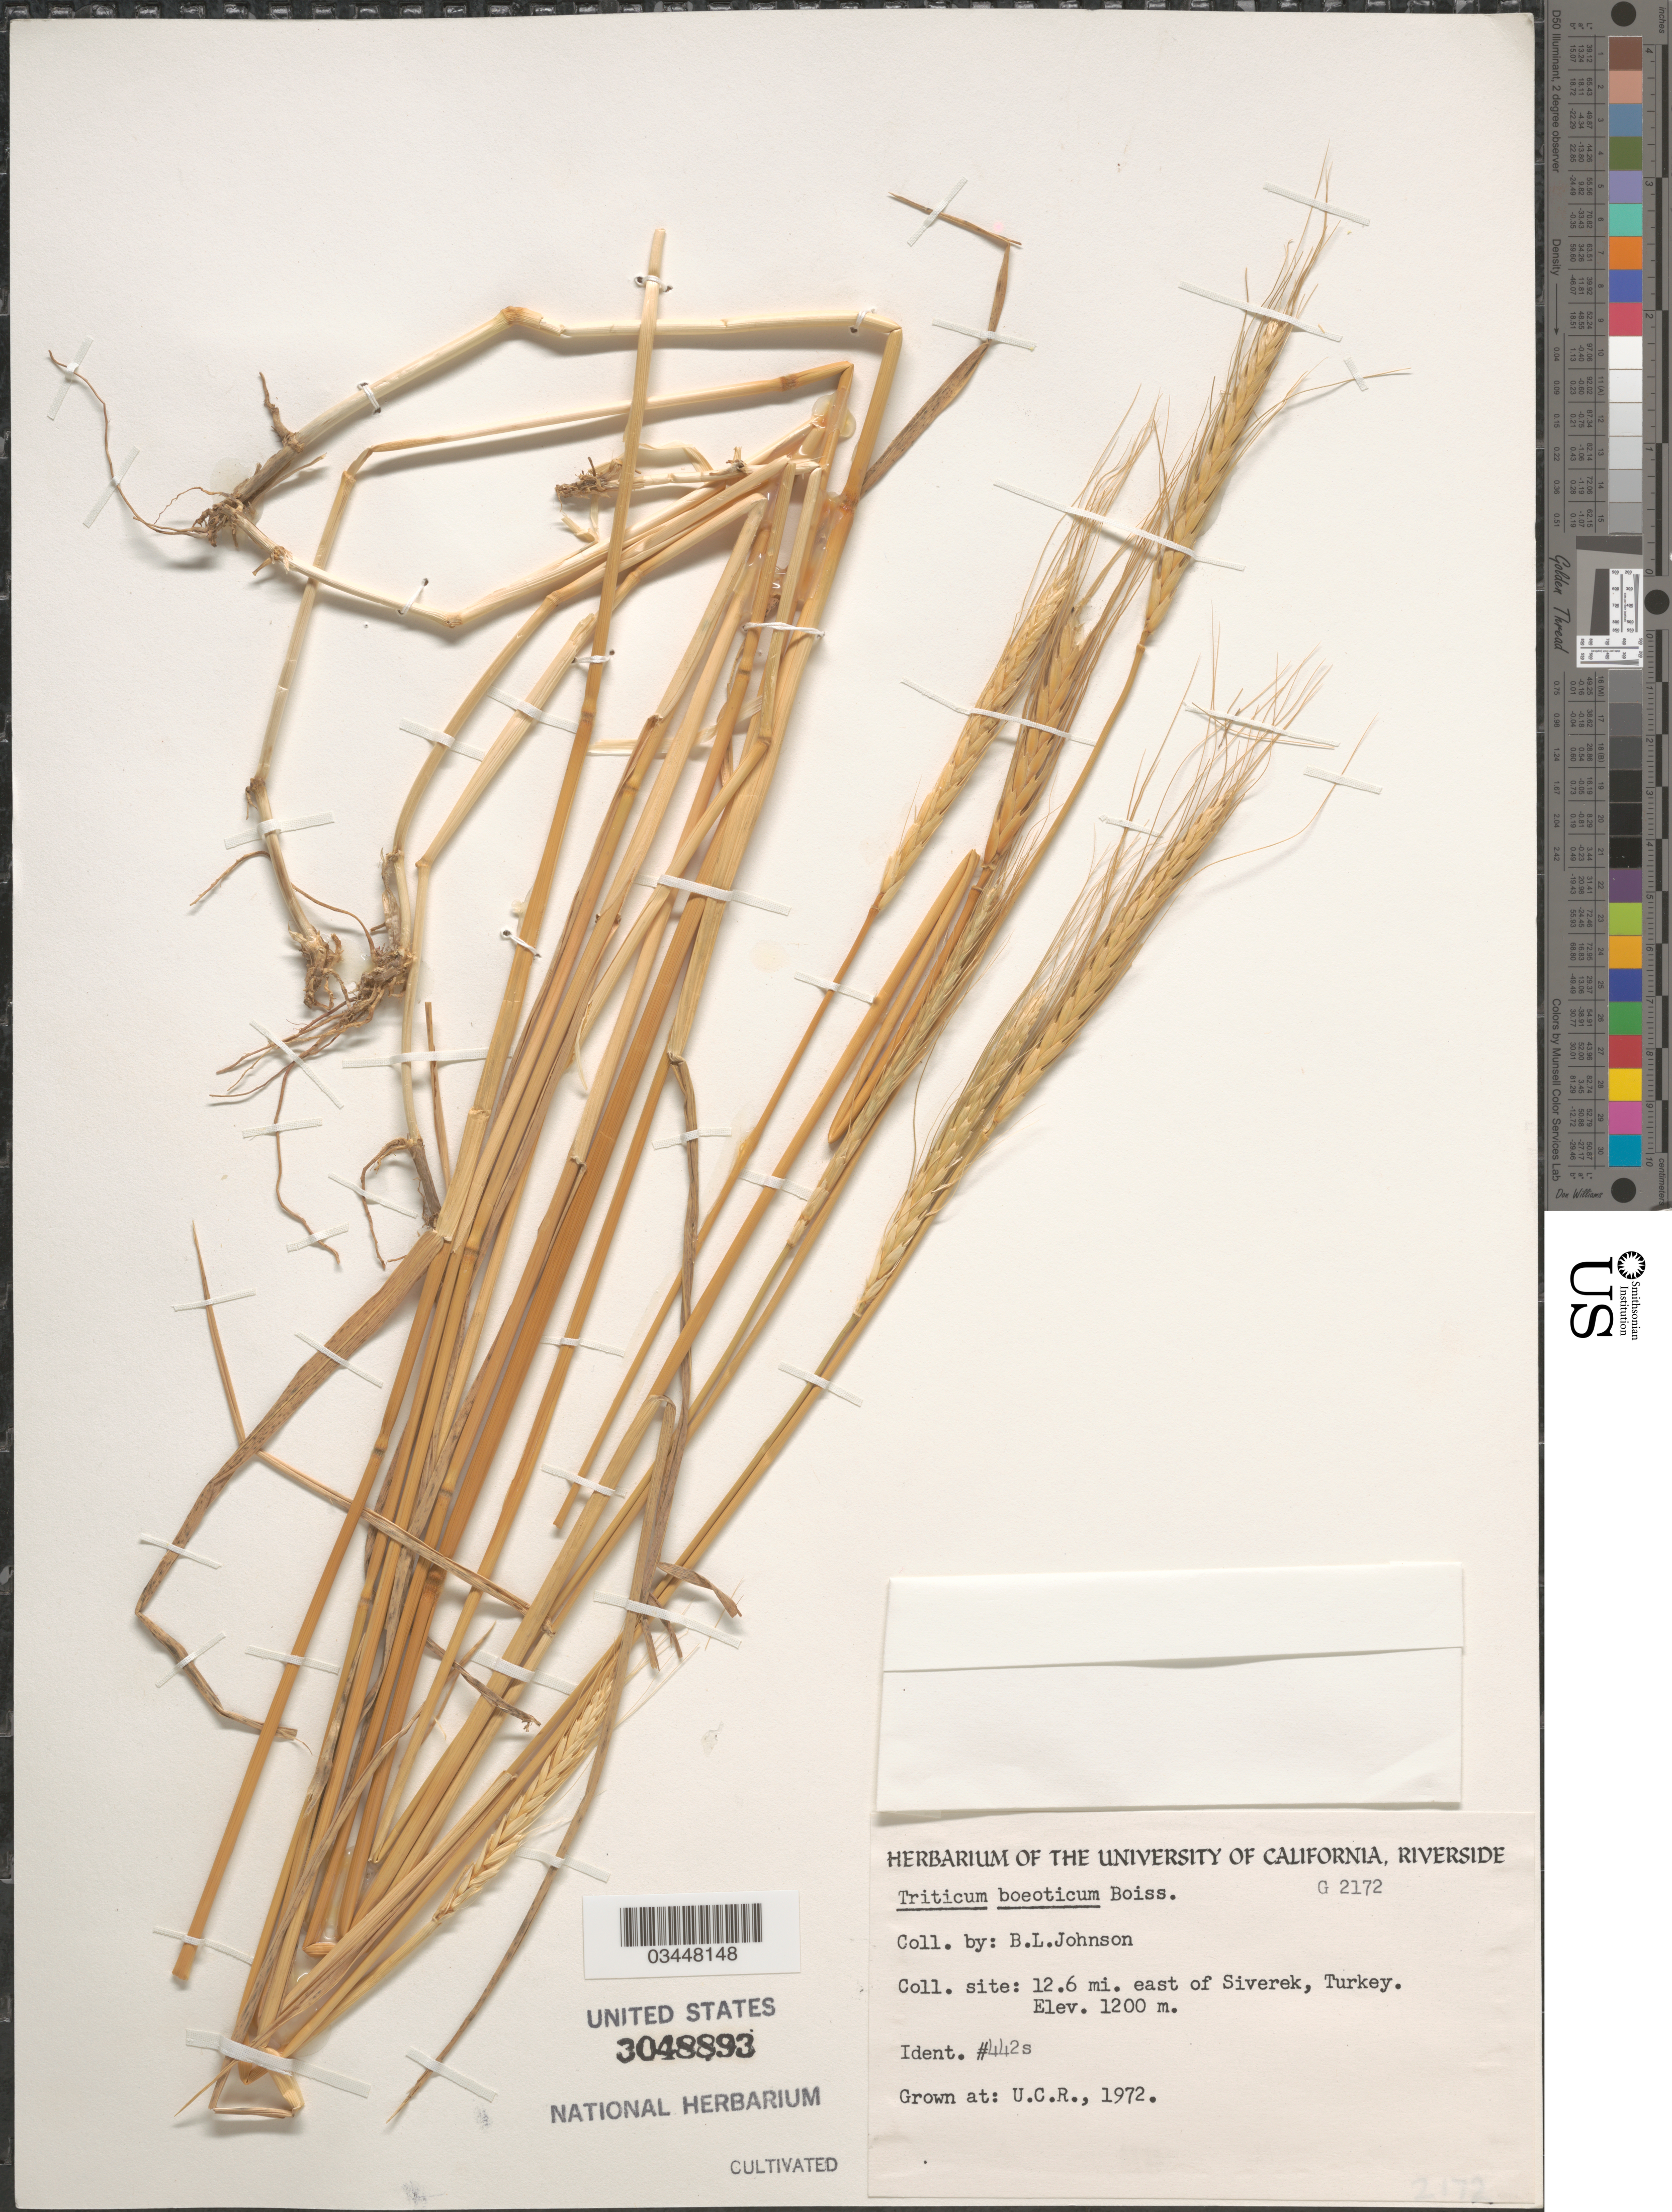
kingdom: Plantae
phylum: Tracheophyta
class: Liliopsida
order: Poales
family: Poaceae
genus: Triticum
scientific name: Triticum boeoticum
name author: Boiss.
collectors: ex herb. Univ. of California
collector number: G2172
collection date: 1972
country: United States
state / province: California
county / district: Riverside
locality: U.C.R.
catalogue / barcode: US 3048893